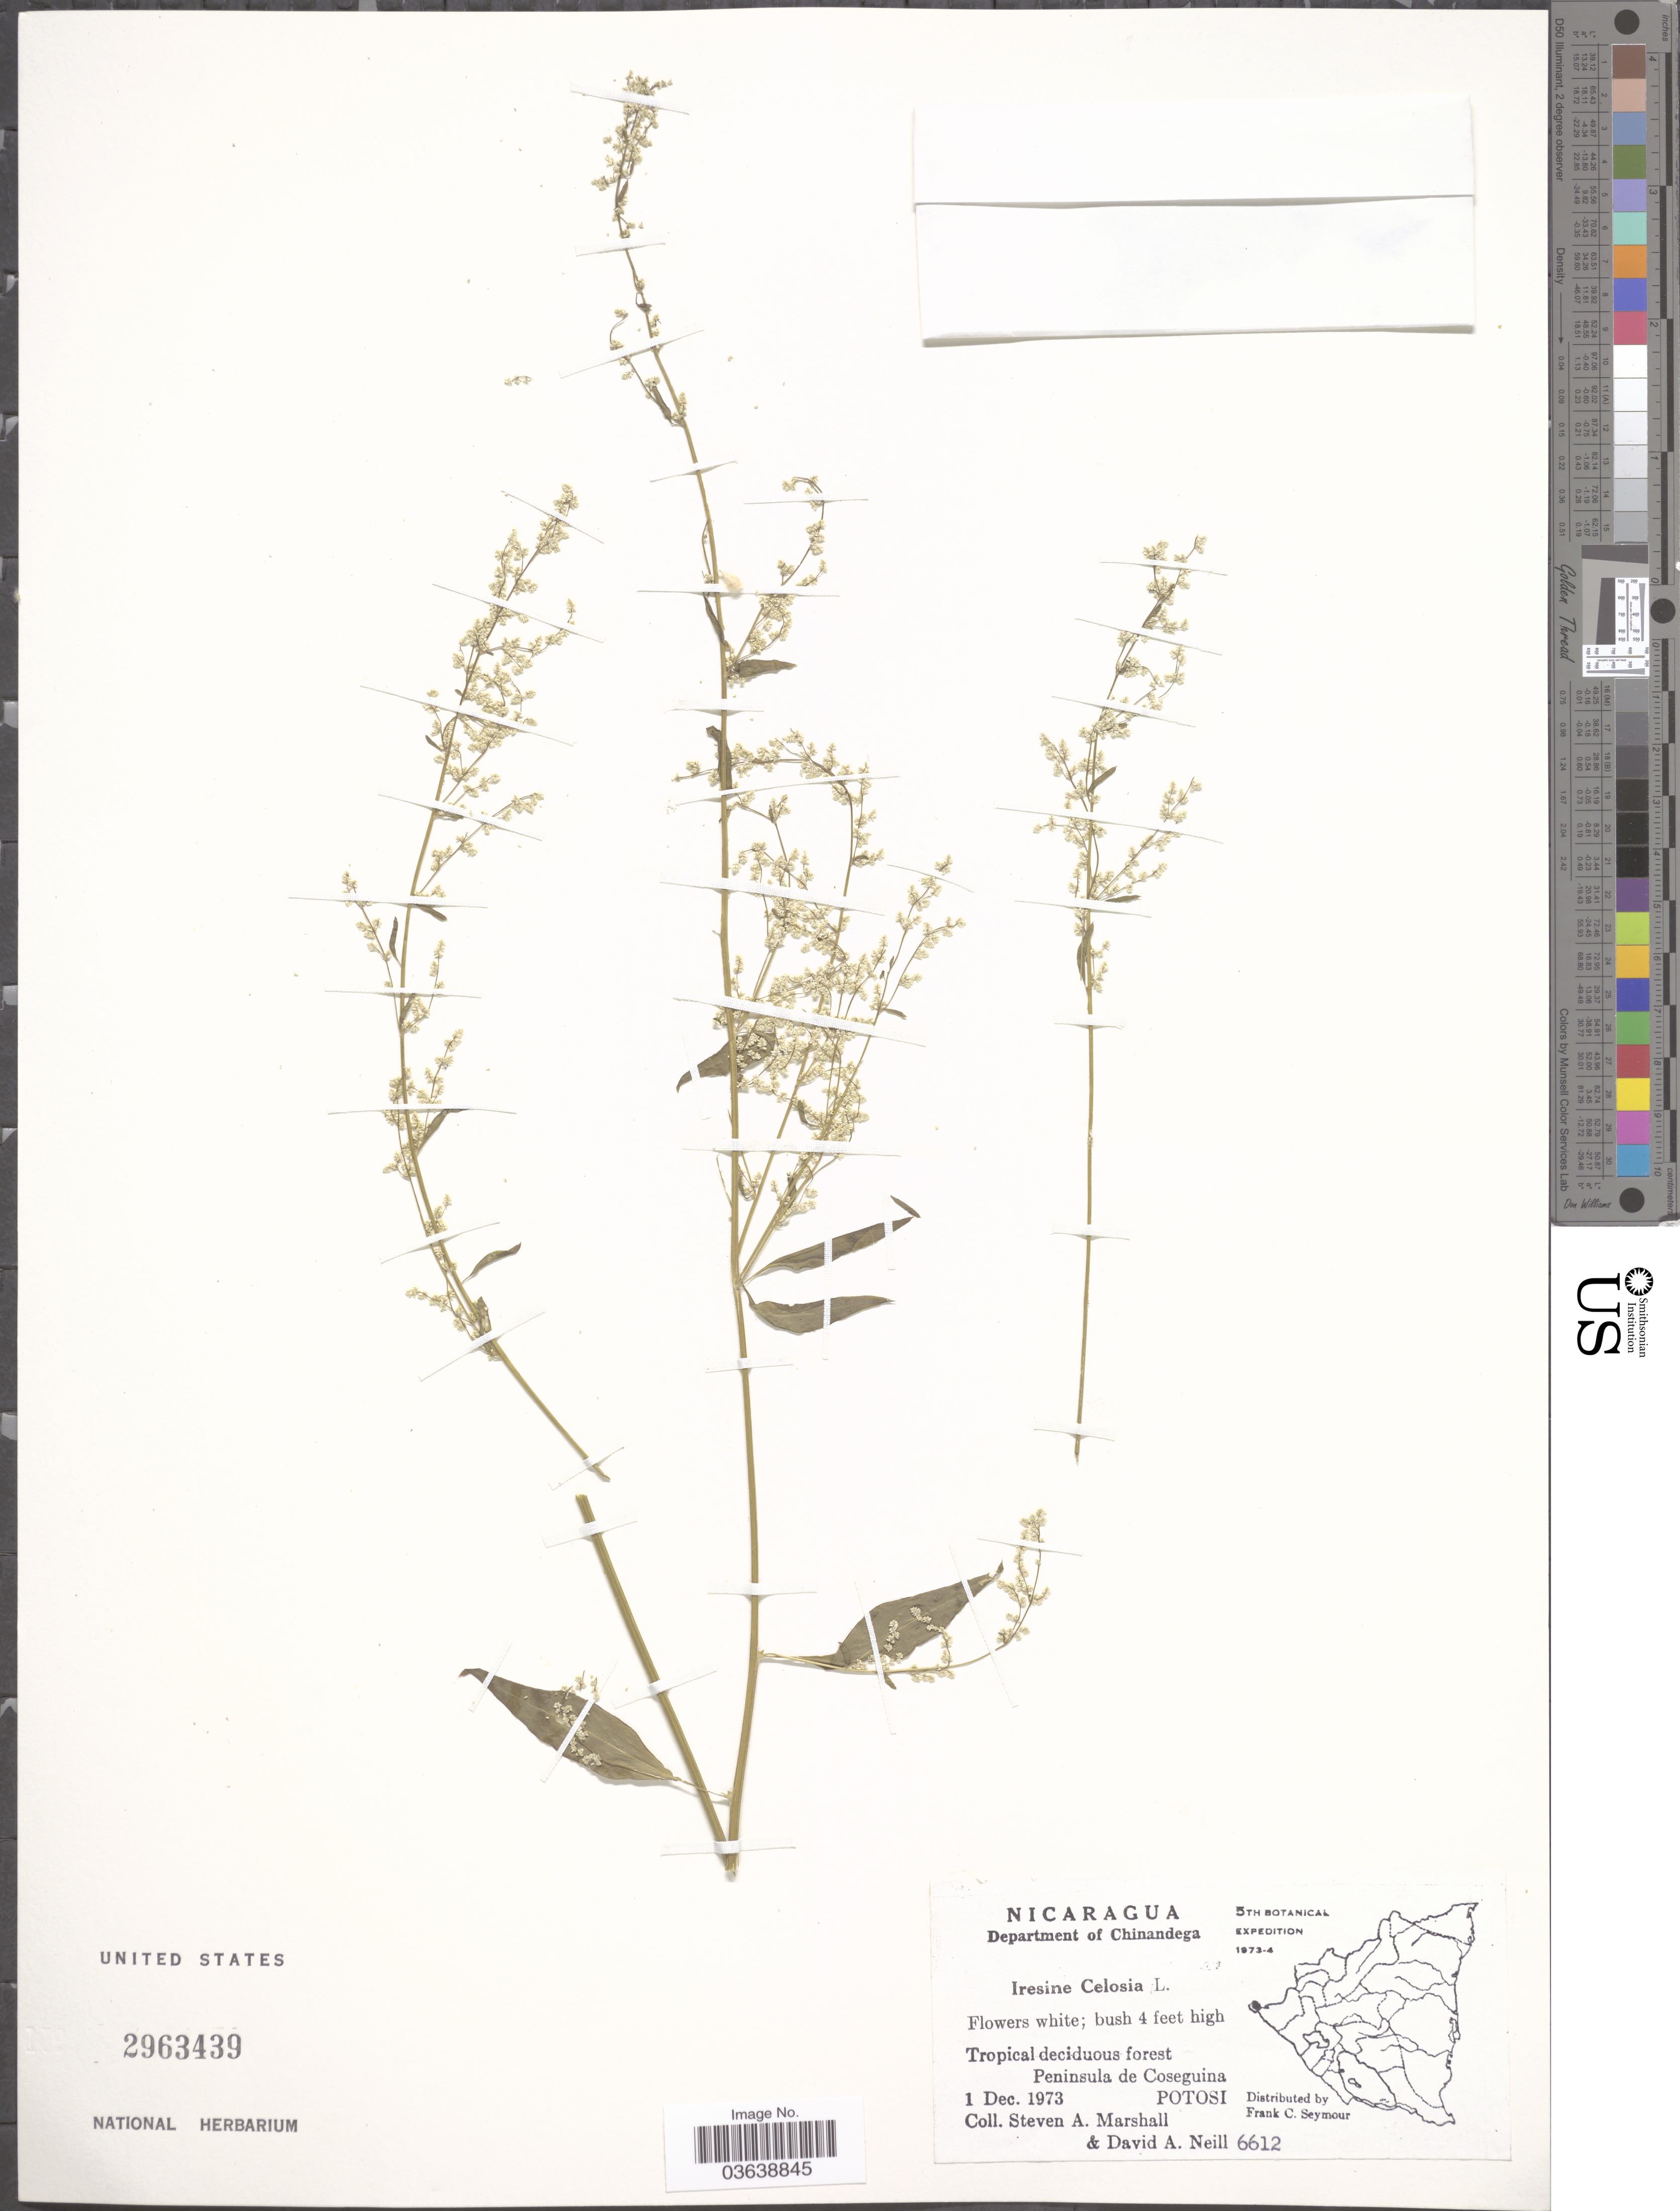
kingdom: Plantae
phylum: Tracheophyta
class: Magnoliopsida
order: Caryophyllales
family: Amaranthaceae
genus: Iresine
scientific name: Iresine diffusa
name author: Humb. & Bonpl. ex Willd.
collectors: S. A. Marshall & D. A. Neill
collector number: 6612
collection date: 1973-12-01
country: Nicaragua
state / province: Chinandega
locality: Department of Chinandega. Tropical deciduous forest. Peninsula de Coseguina. Potosi.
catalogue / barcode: US 2963439